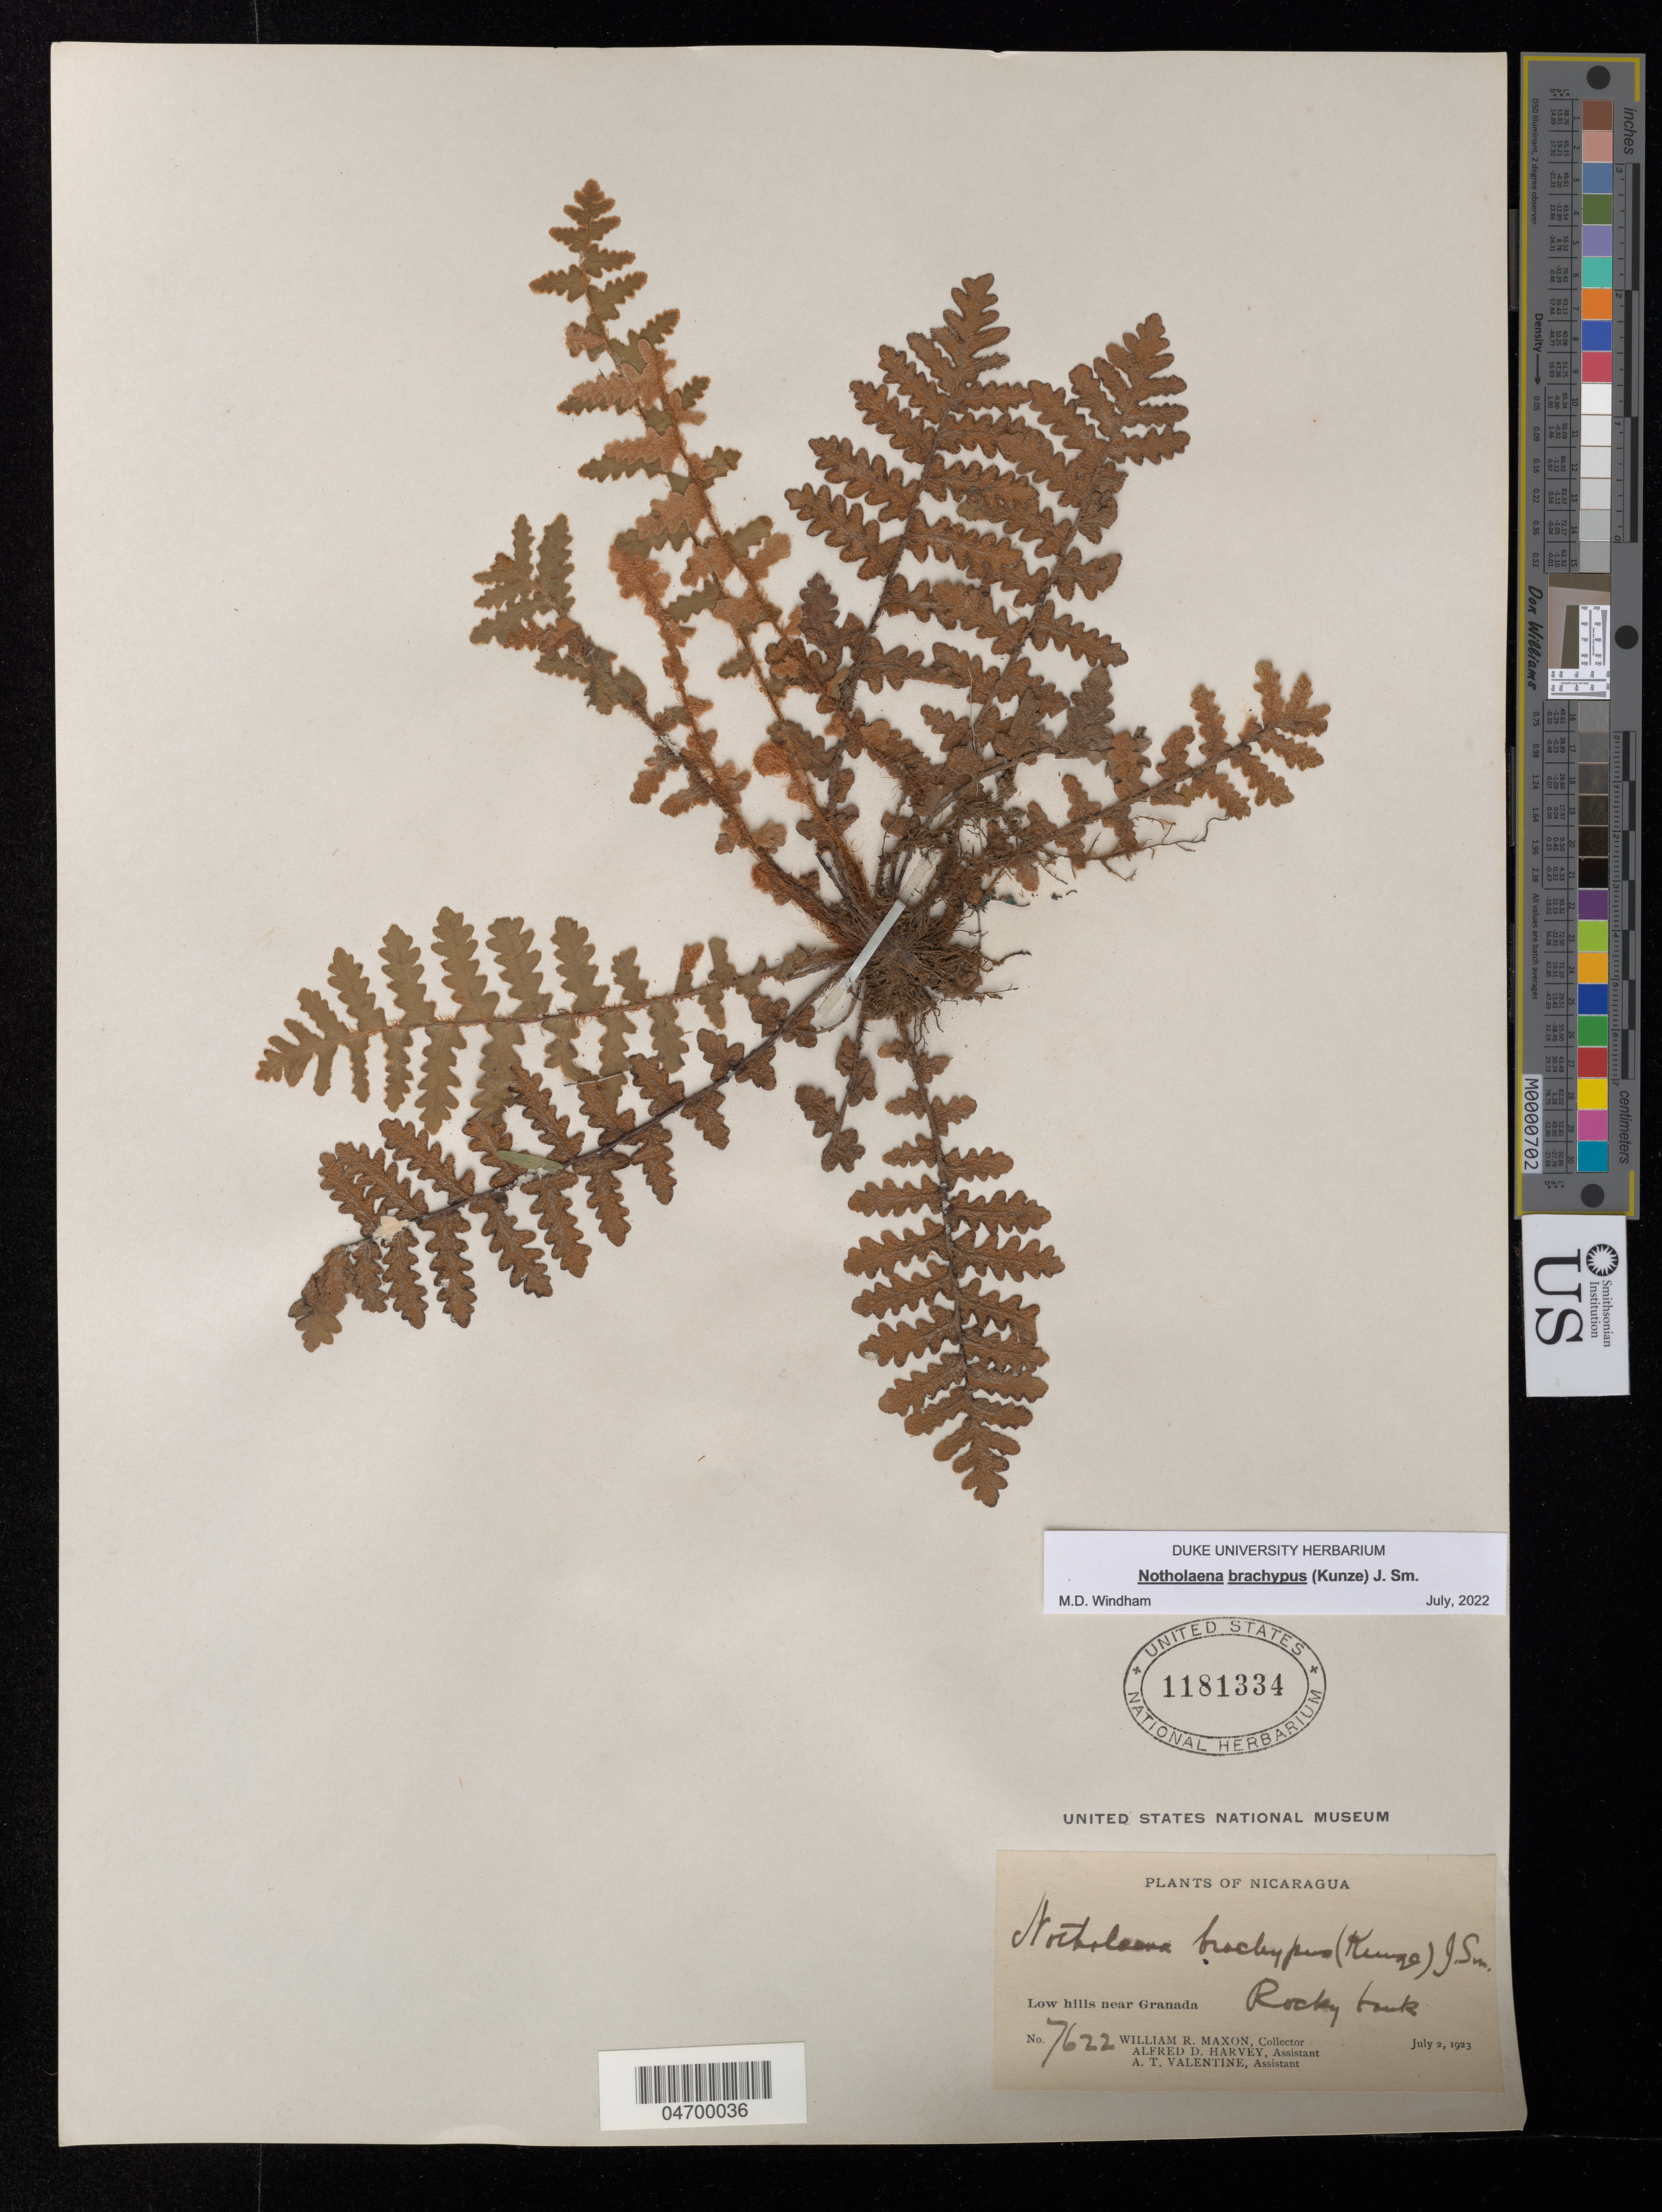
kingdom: Plantae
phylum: Tracheophyta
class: Polypodiopsida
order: Polypodiales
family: Pteridaceae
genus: Notholaena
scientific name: Notholaena brachypus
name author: (Kunze) J. Sm.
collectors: W. R. Maxon, A. D. Harvey & A. Valentine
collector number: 7622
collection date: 1923-07-02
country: Nicaragua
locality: Low hills near Granada.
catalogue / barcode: US 1181334